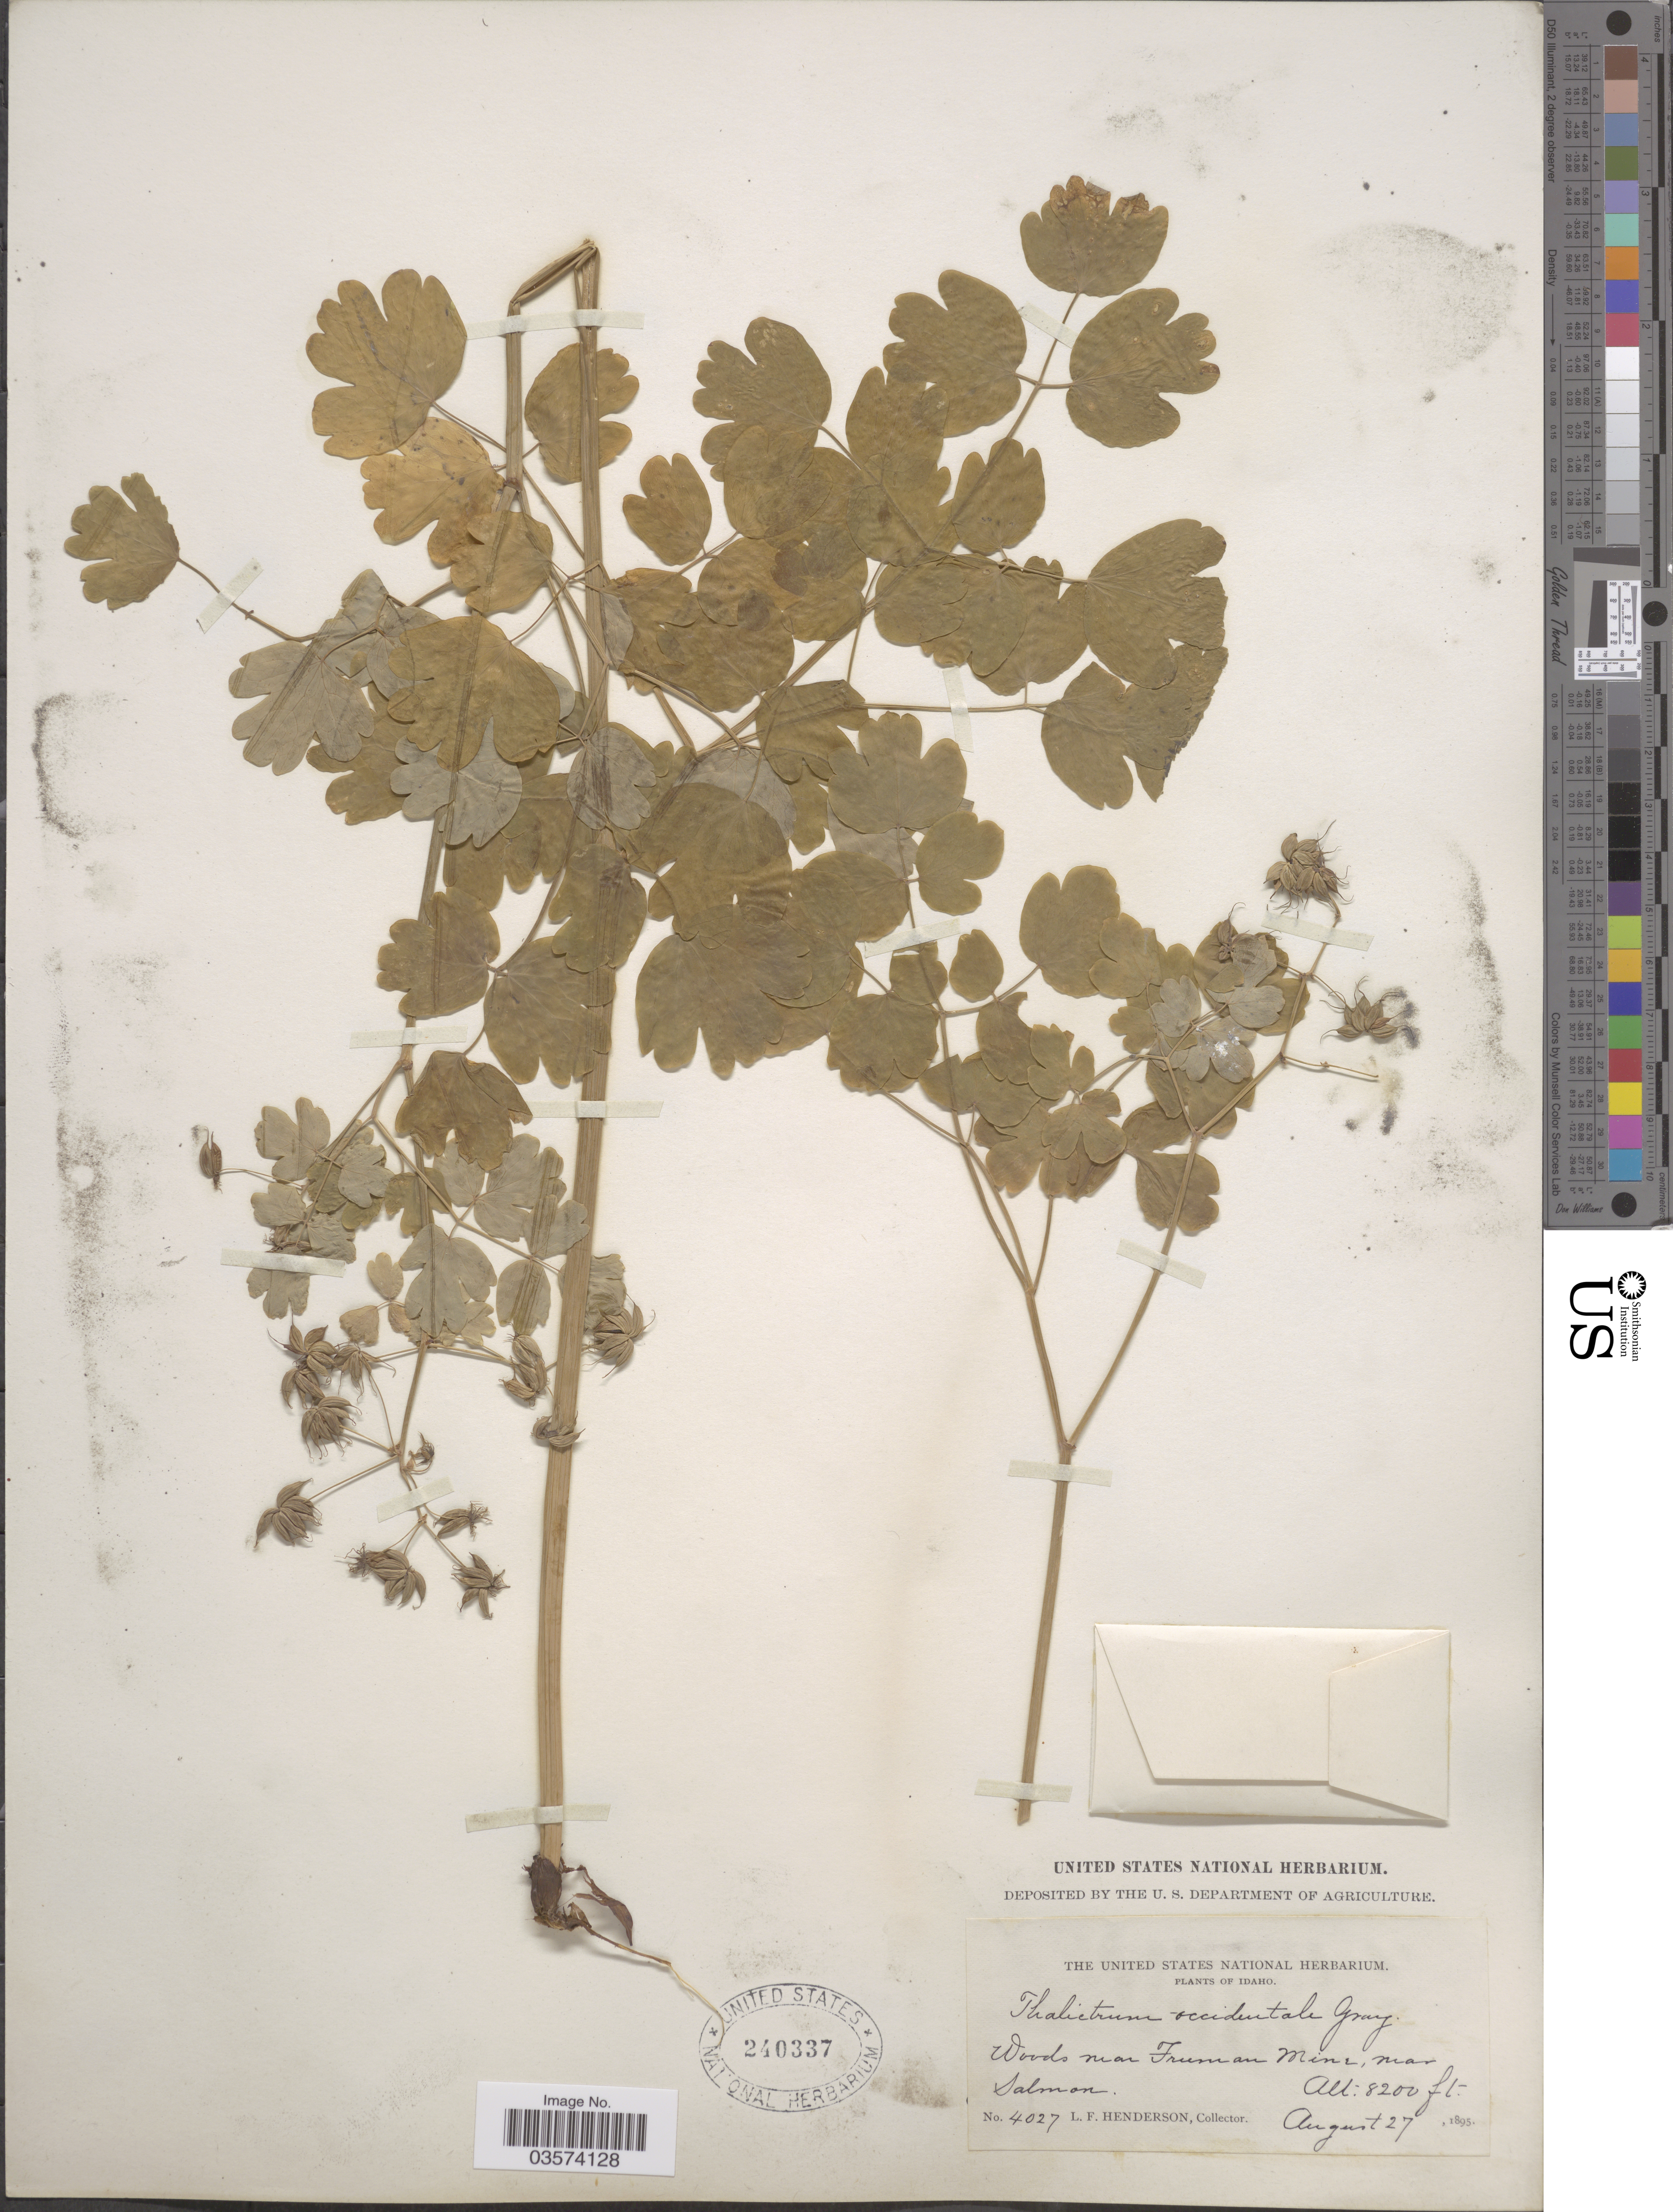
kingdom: Plantae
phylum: Tracheophyta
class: Magnoliopsida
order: Ranunculales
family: Ranunculaceae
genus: Thalictrum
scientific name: Thalictrum occidentale var. palousense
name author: H. St. John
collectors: L. Henderson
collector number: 4027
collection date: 1895-08-27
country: United States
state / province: Idaho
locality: Woods near Freeman Mine, near Salmon.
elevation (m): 2499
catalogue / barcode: US 240337